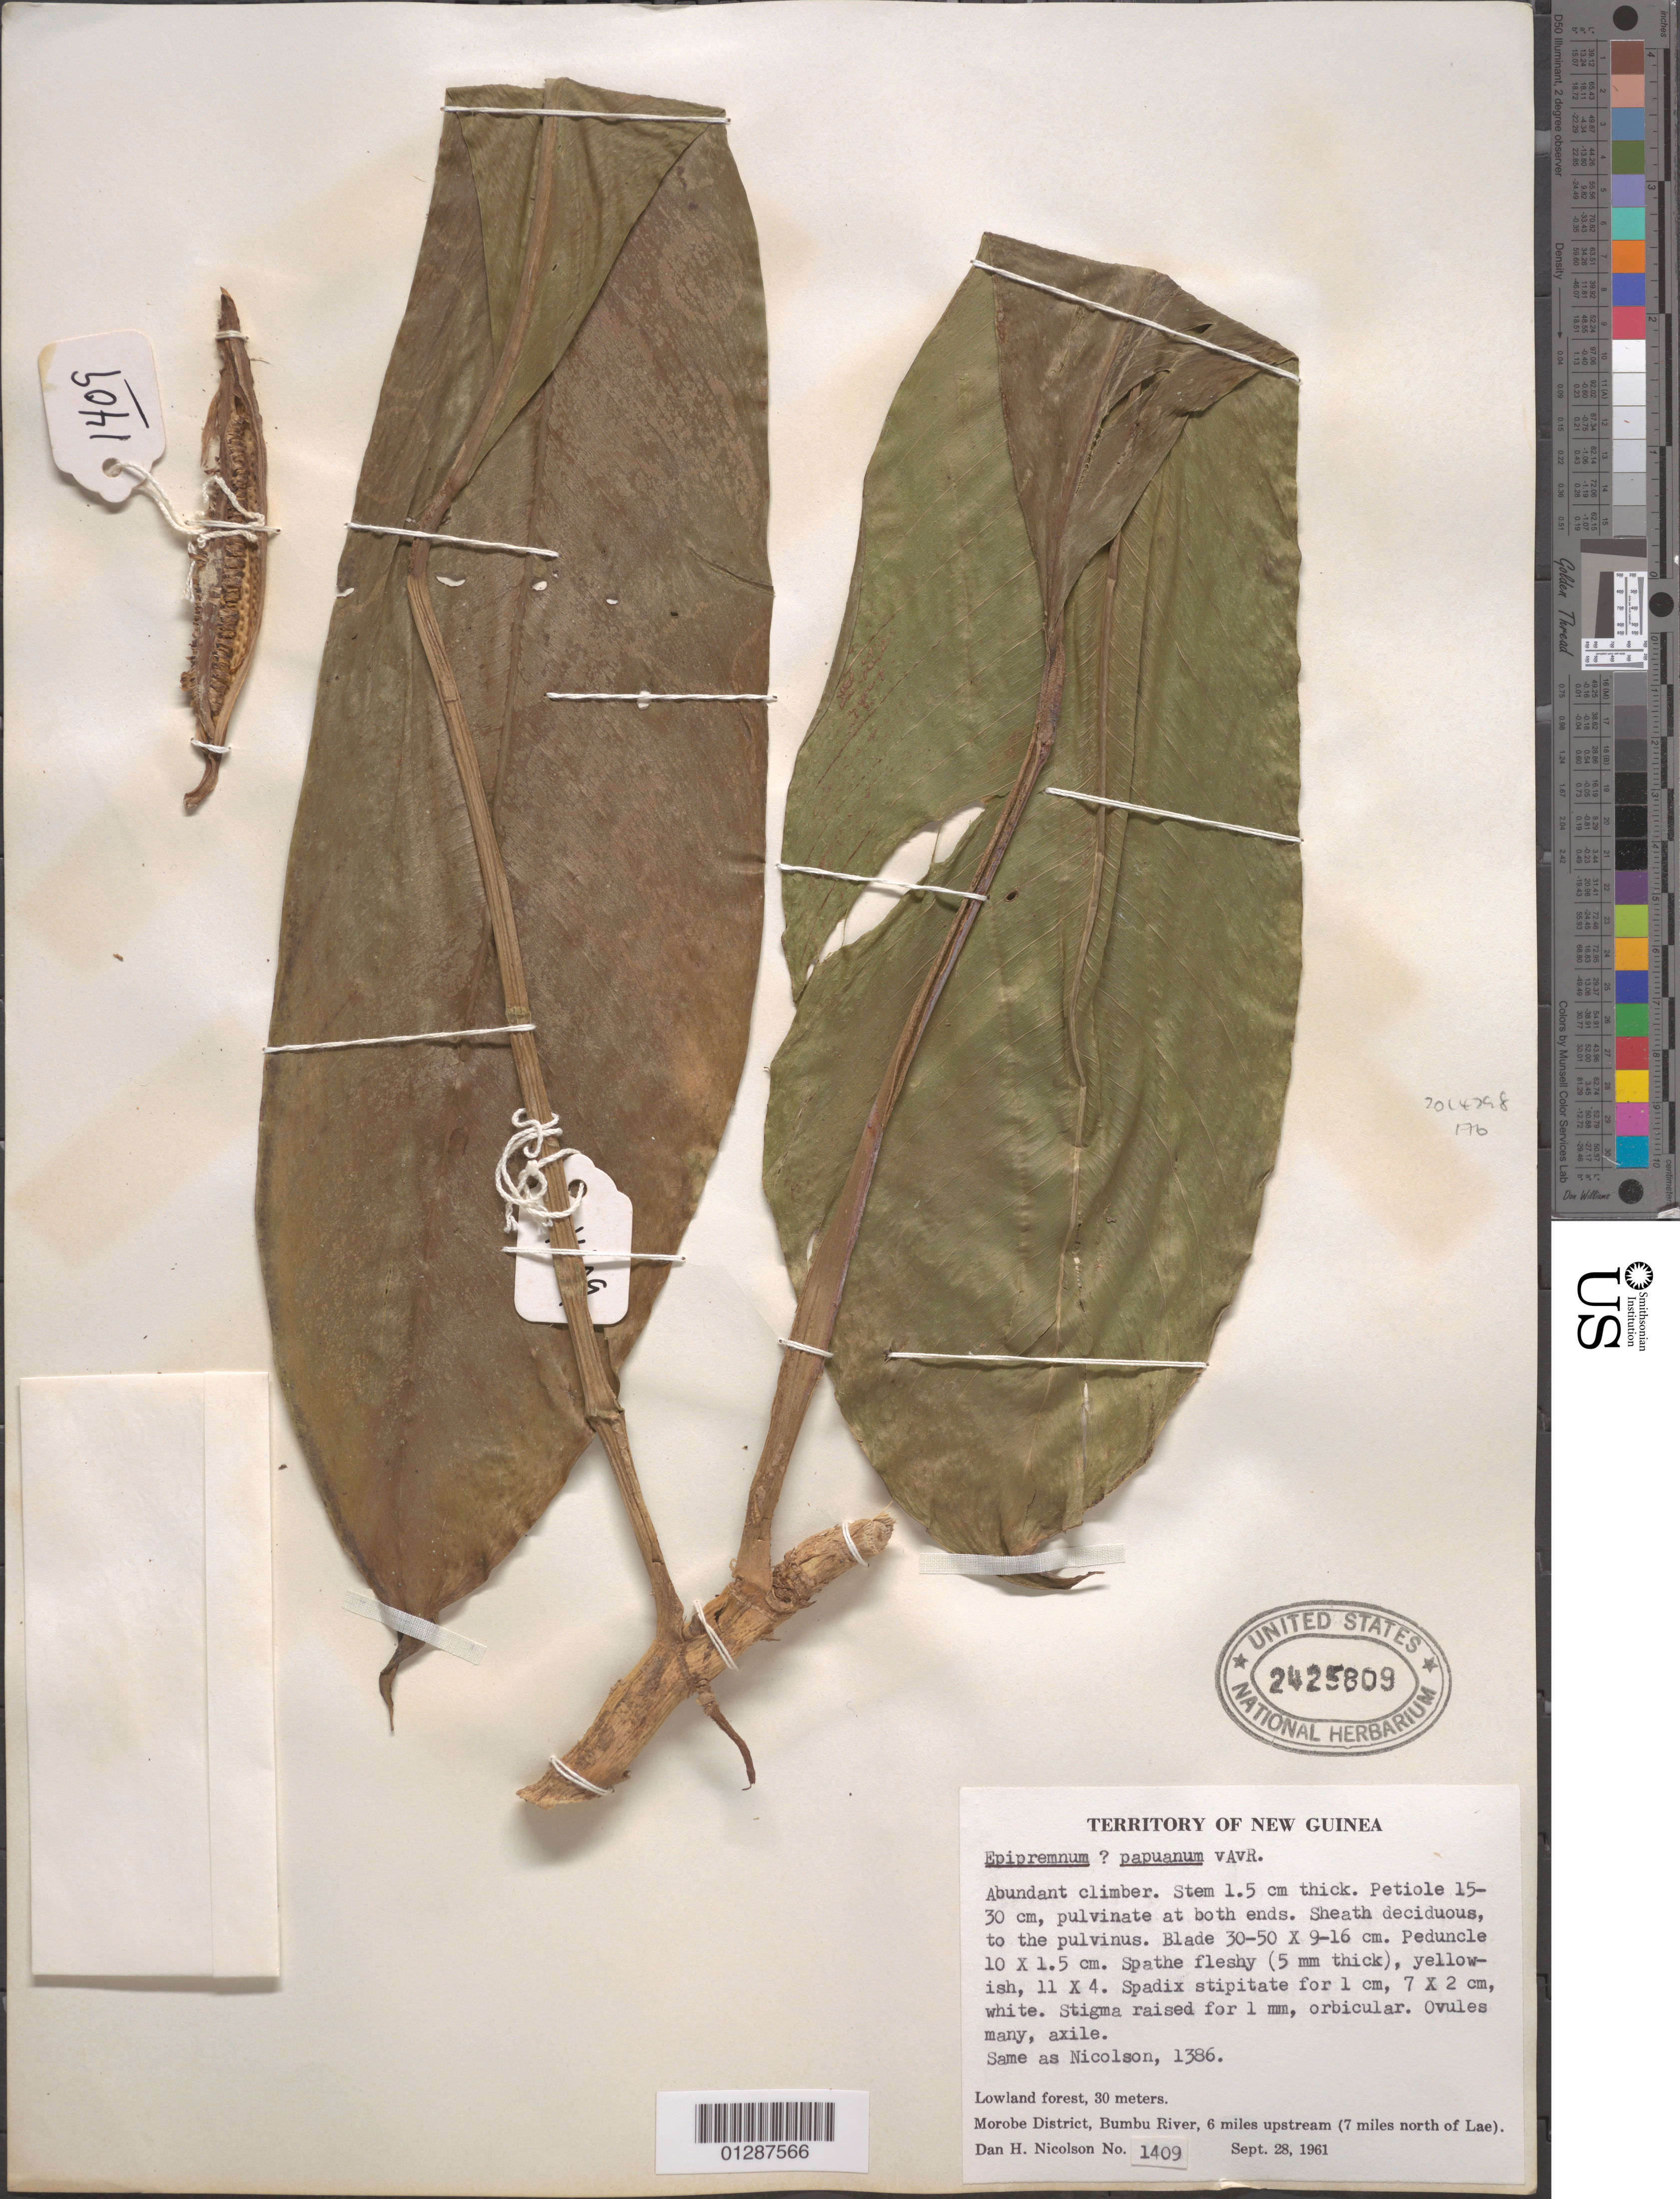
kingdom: Plantae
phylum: Tracheophyta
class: Liliopsida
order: Alismatales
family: Araceae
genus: Epipremnum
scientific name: Epipremnum papuanum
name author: Alderw.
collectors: D. H. Nicolson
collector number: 1409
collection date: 1961-09-28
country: Papua New Guinea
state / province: Morobe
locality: Territory of New Guinea. Morobe District, Bumbu River, 6 miles upstream (7 miles north of Lae).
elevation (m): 30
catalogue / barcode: US 2425809